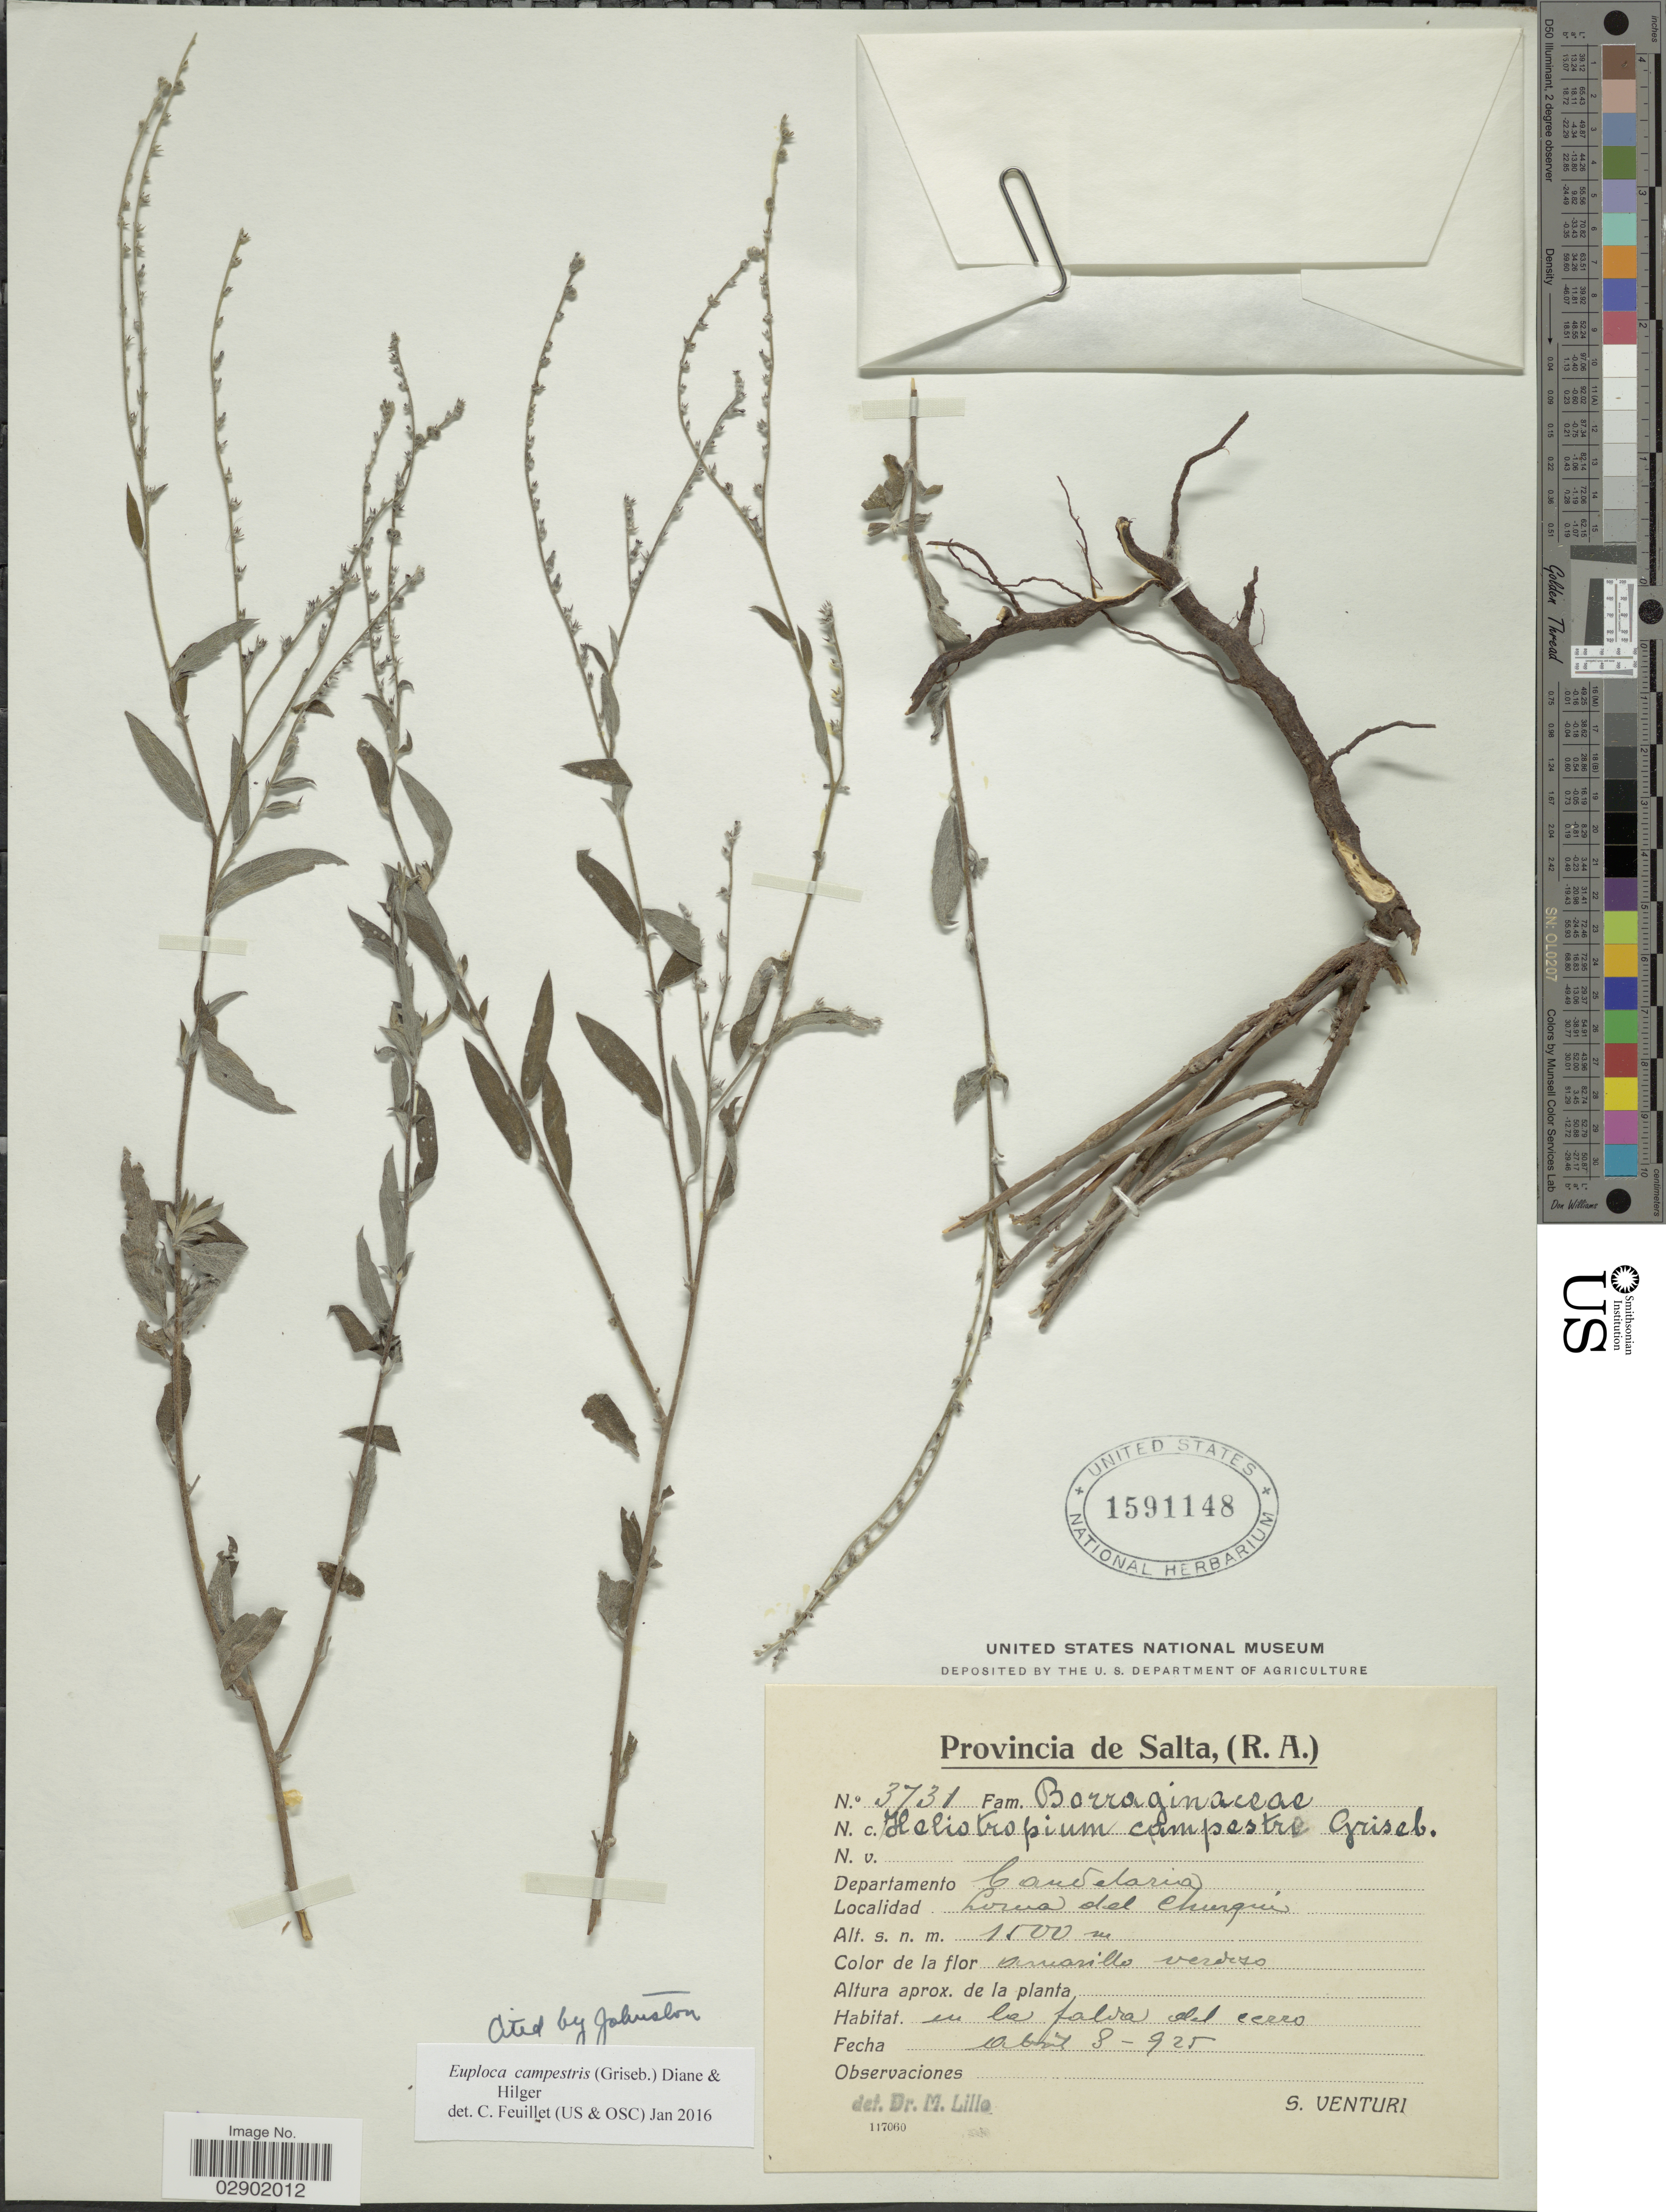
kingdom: Plantae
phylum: Tracheophyta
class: Magnoliopsida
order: Boraginales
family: Heliotropiaceae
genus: Euploca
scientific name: Euploca campestris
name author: (Griseb.) Diane & Hilger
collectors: S. Venturi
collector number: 3731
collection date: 1925-04-08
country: Argentina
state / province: Salta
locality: (R.A.). Departamento Candelaria. Loma del Churqui.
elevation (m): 1500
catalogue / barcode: US 1591148